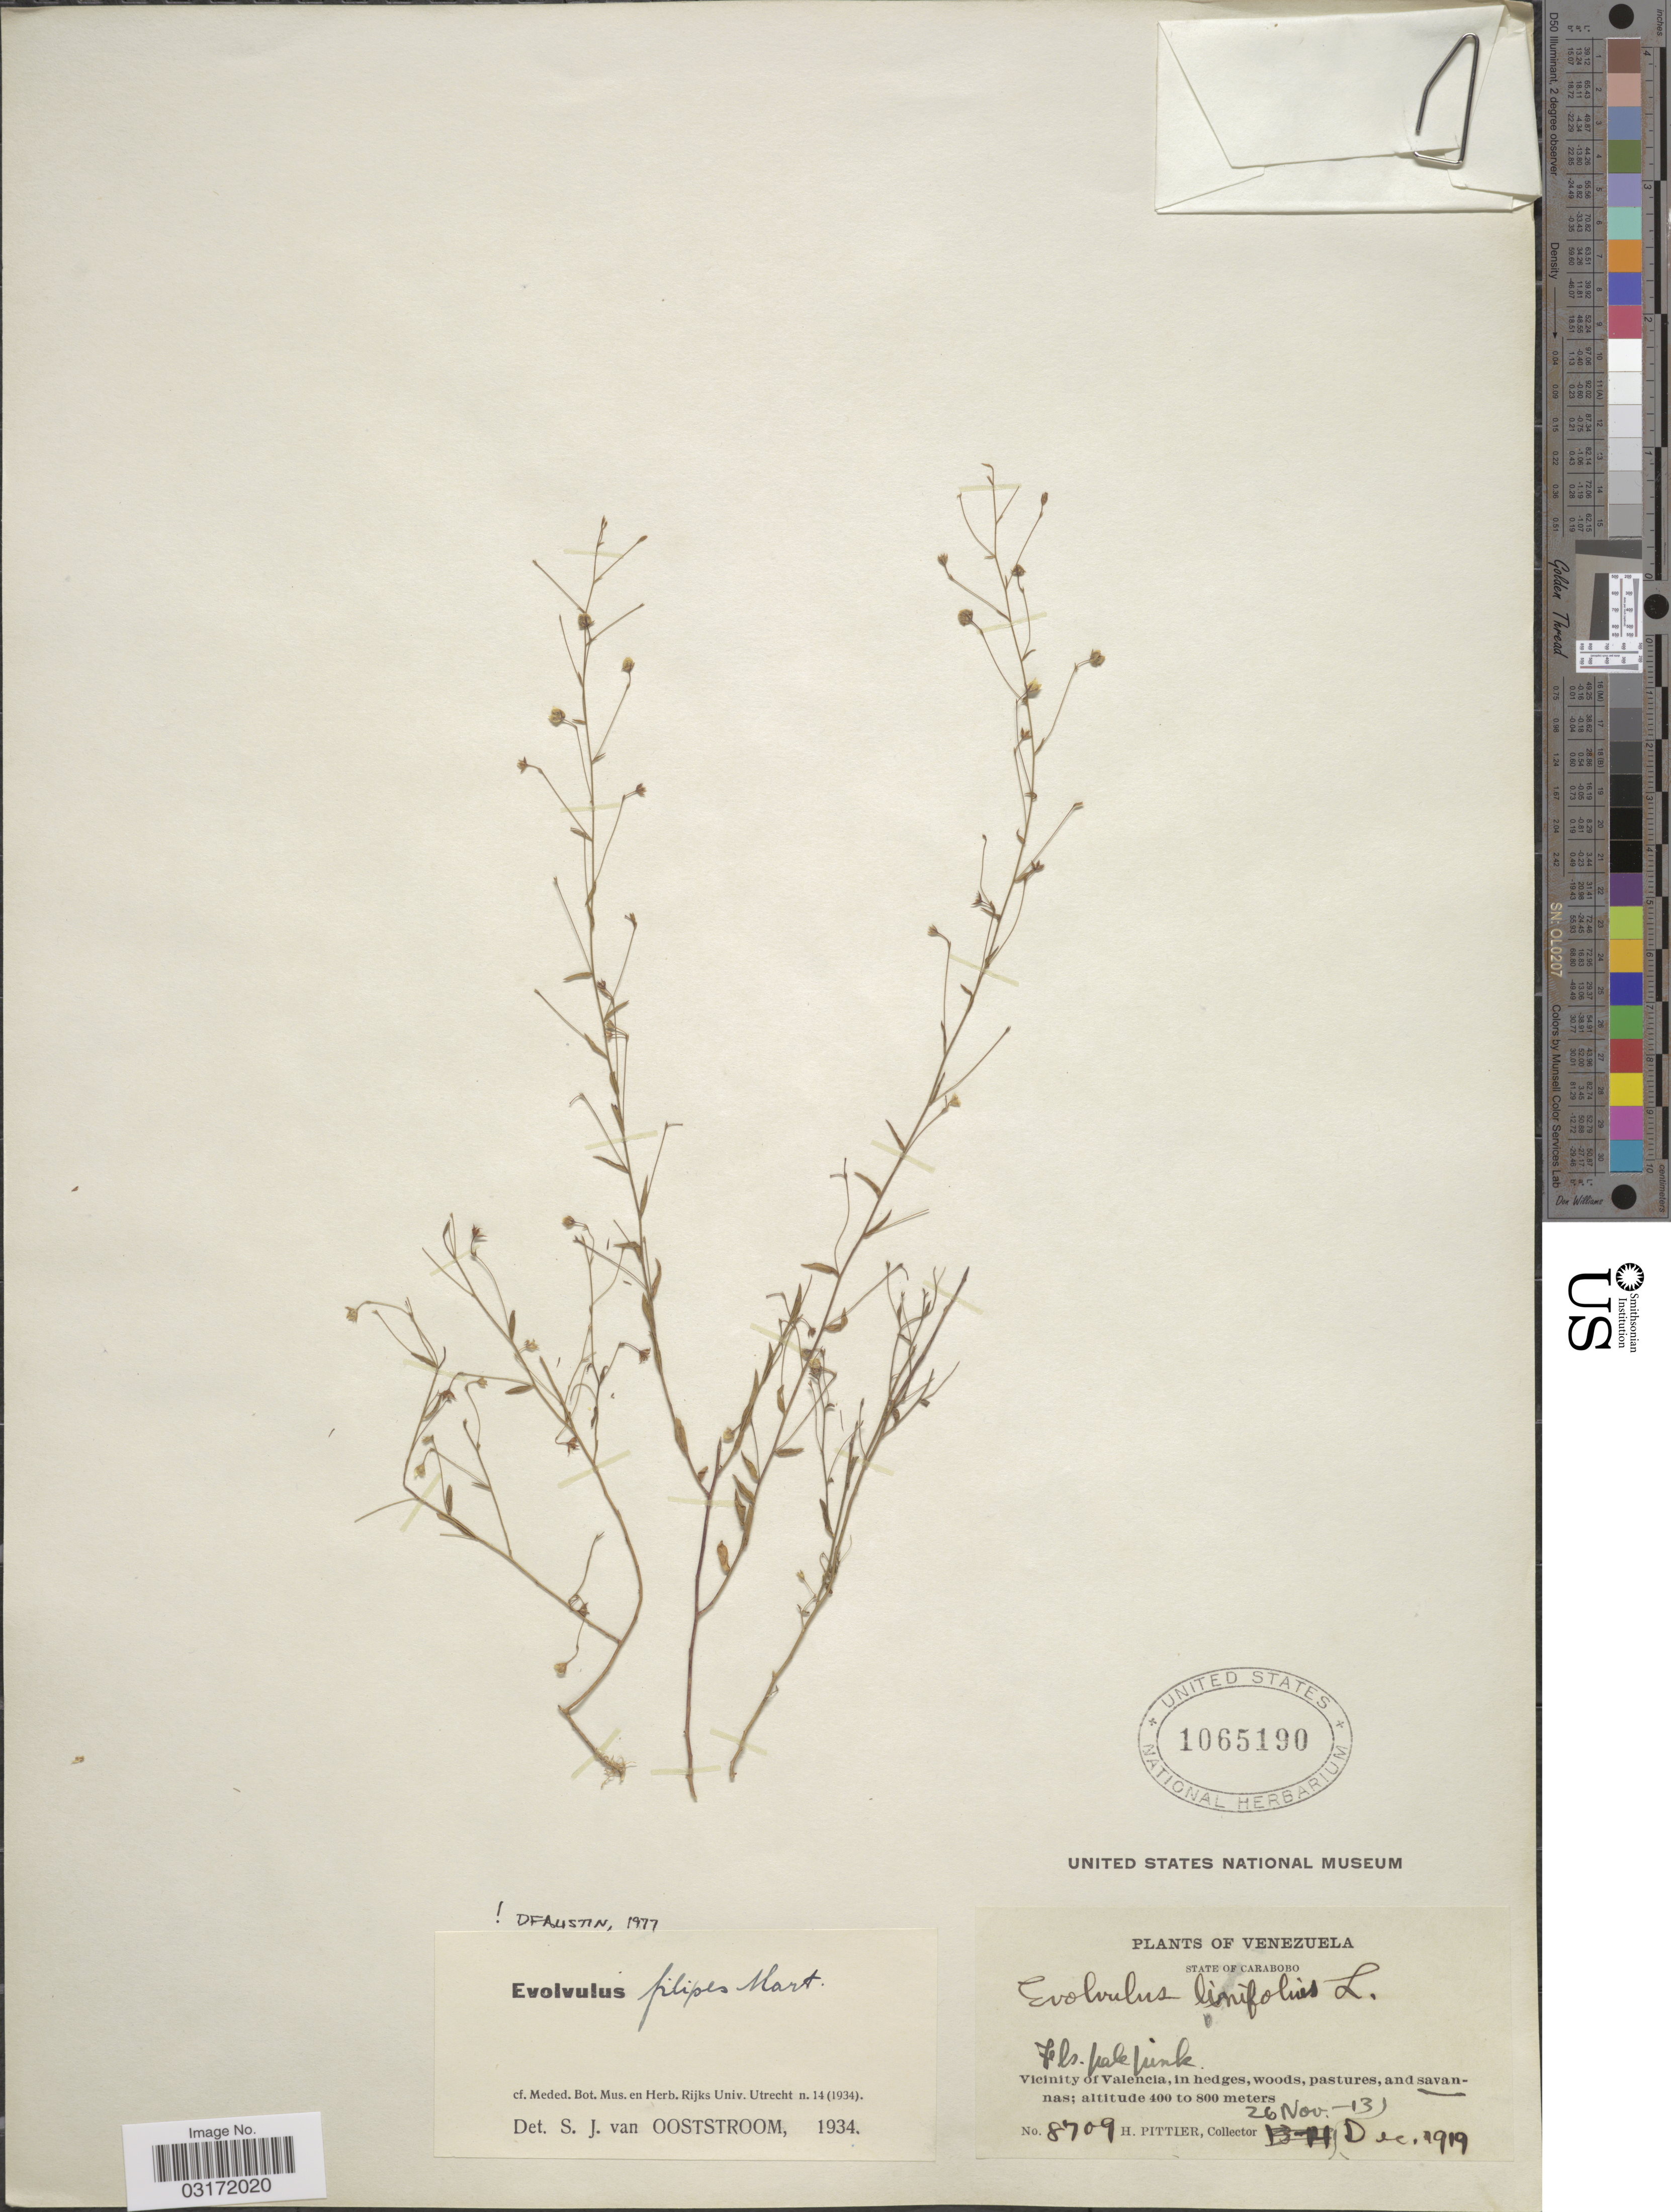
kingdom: Plantae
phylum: Tracheophyta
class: Magnoliopsida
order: Solanales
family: Convolvulaceae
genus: Evolvulus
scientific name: Evolvulus filipes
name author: Mart.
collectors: H. F. Pittier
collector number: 8709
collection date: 1919-11-26/1919-12-13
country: Venezuela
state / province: Carabobo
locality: Vicinity of Valencia.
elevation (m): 400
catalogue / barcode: US 1065190